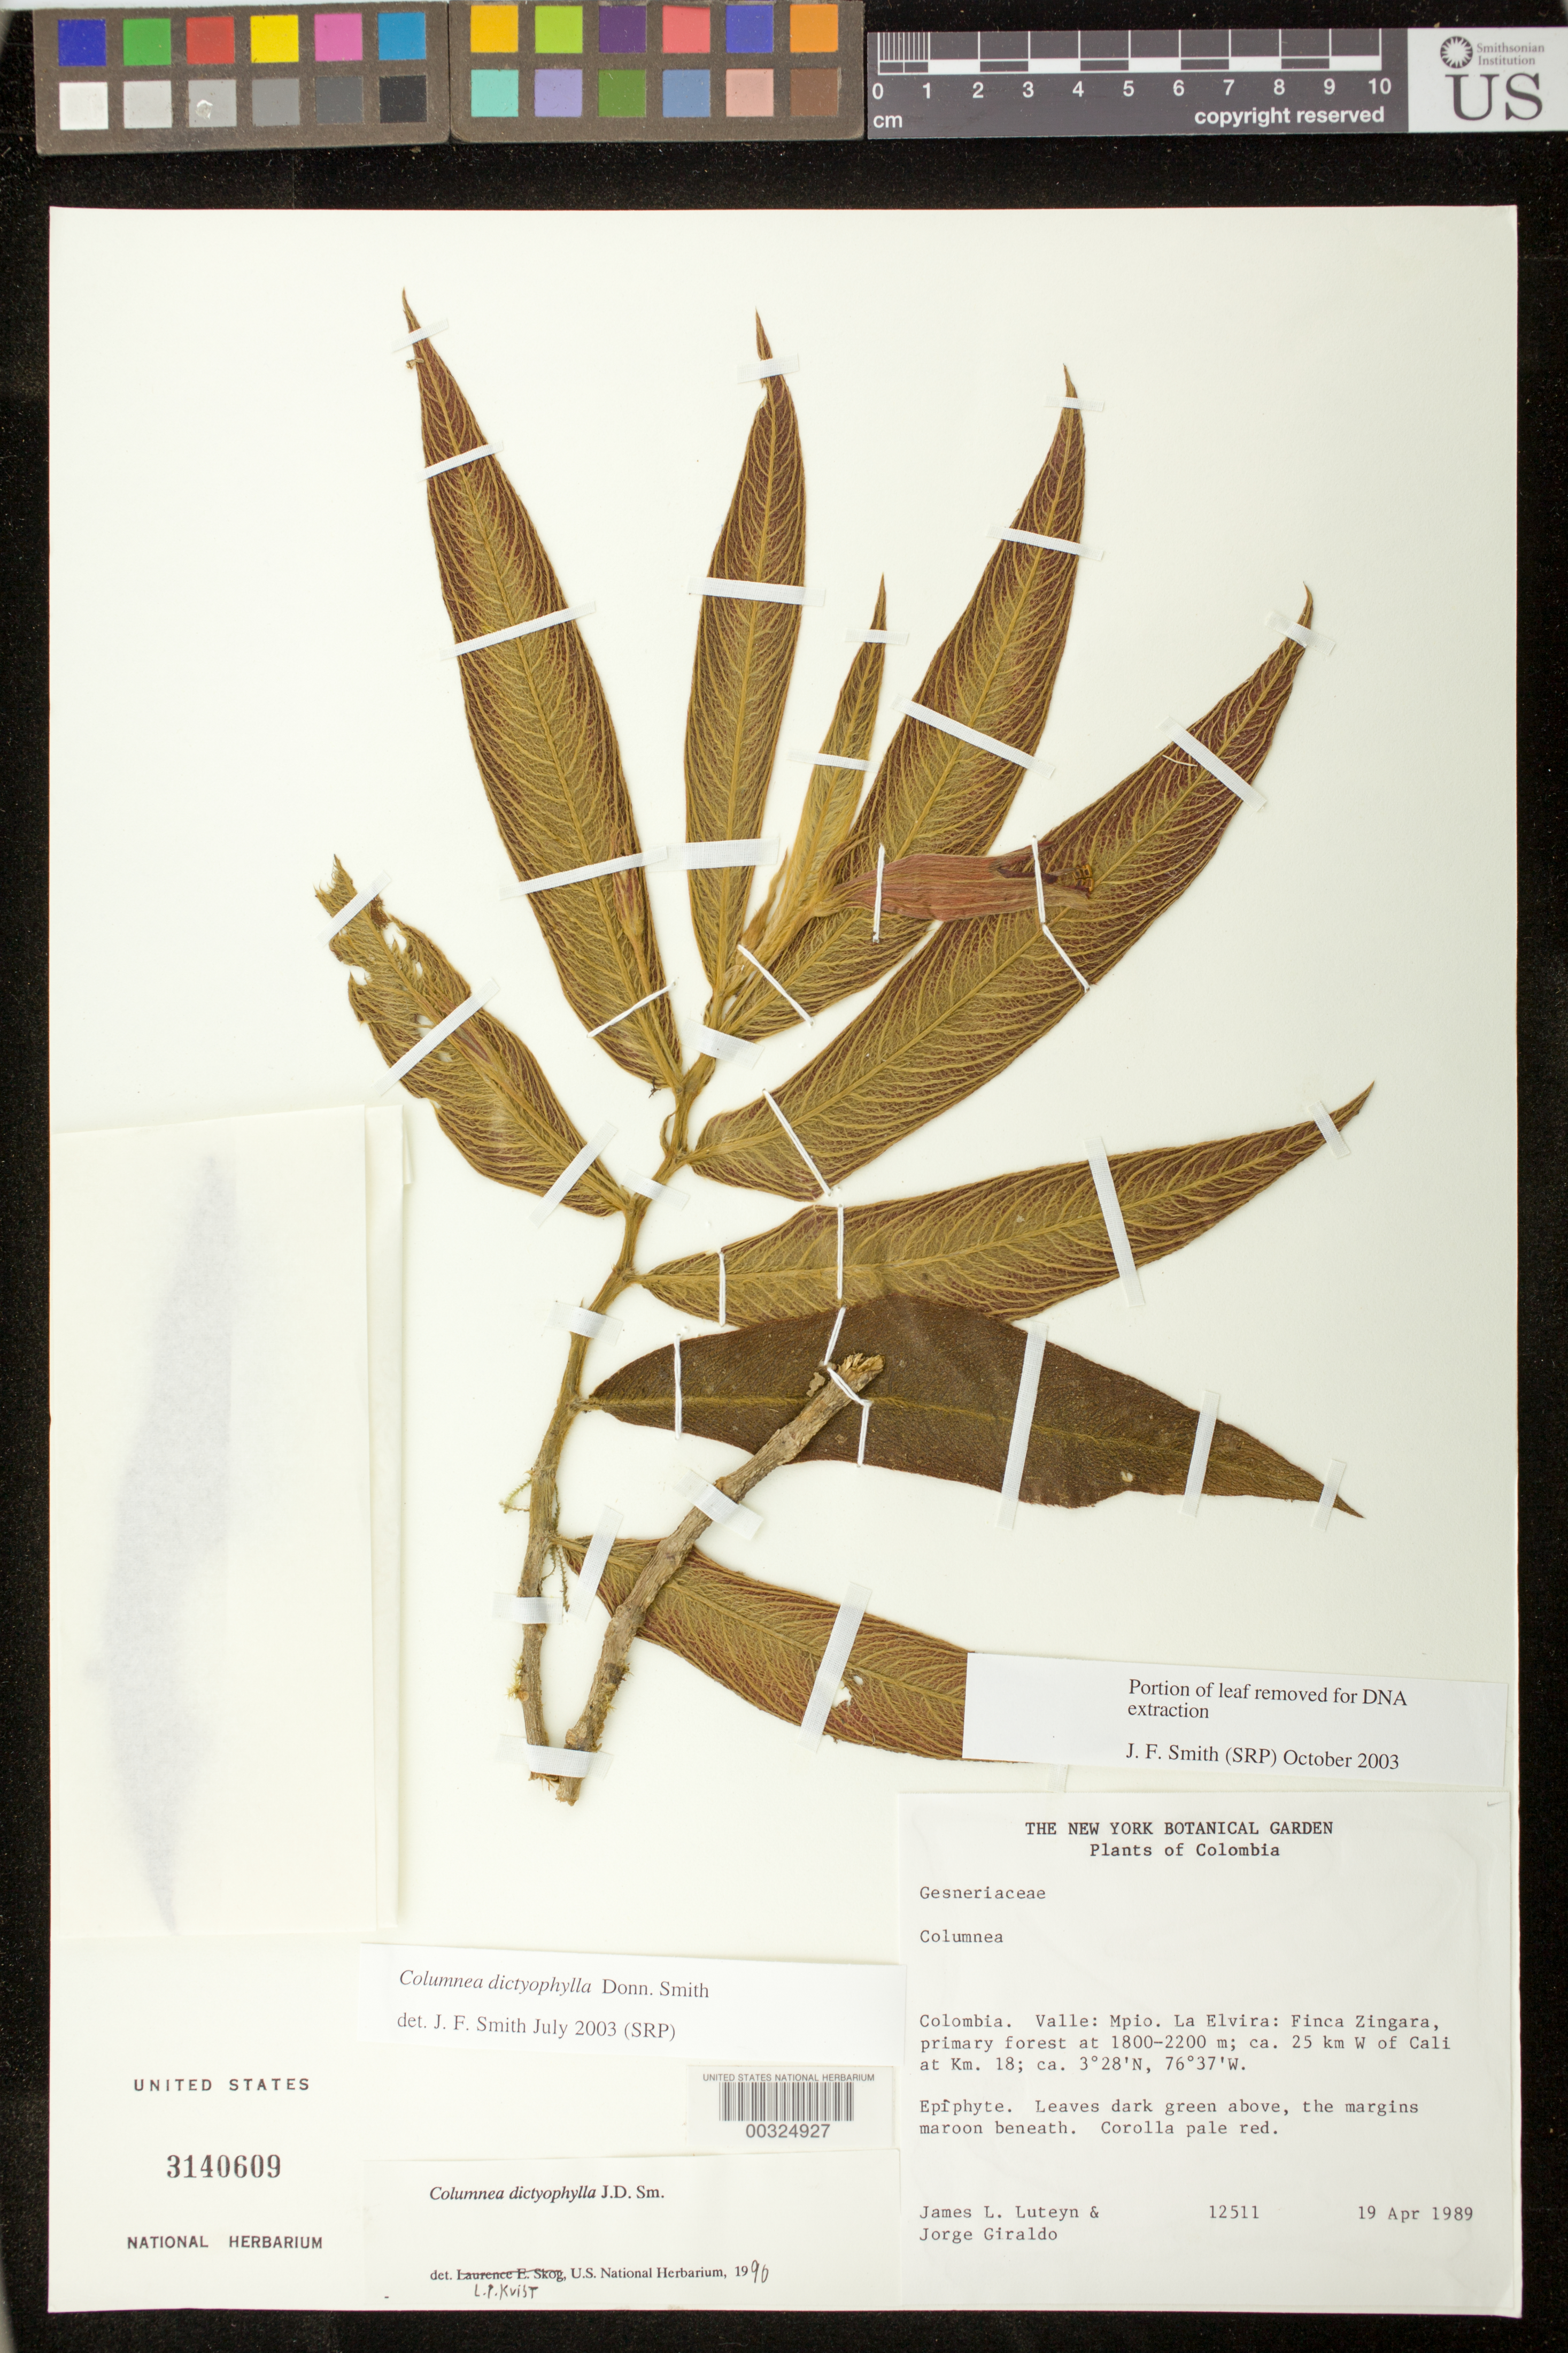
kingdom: Plantae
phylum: Tracheophyta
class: Magnoliopsida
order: Lamiales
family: Gesneriaceae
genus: Columnea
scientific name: Columnea dictyophylla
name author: Donn. Sm.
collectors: J. L. Luteyn & J. Giraldo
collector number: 12511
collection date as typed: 19 Apr 1989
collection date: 1989-04-19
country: Colombia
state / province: Valle del Cauca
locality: Mpio. La Elvira, Finca Zingara, ca 25 km W of Cali at km 18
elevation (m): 1800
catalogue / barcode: US 3140609